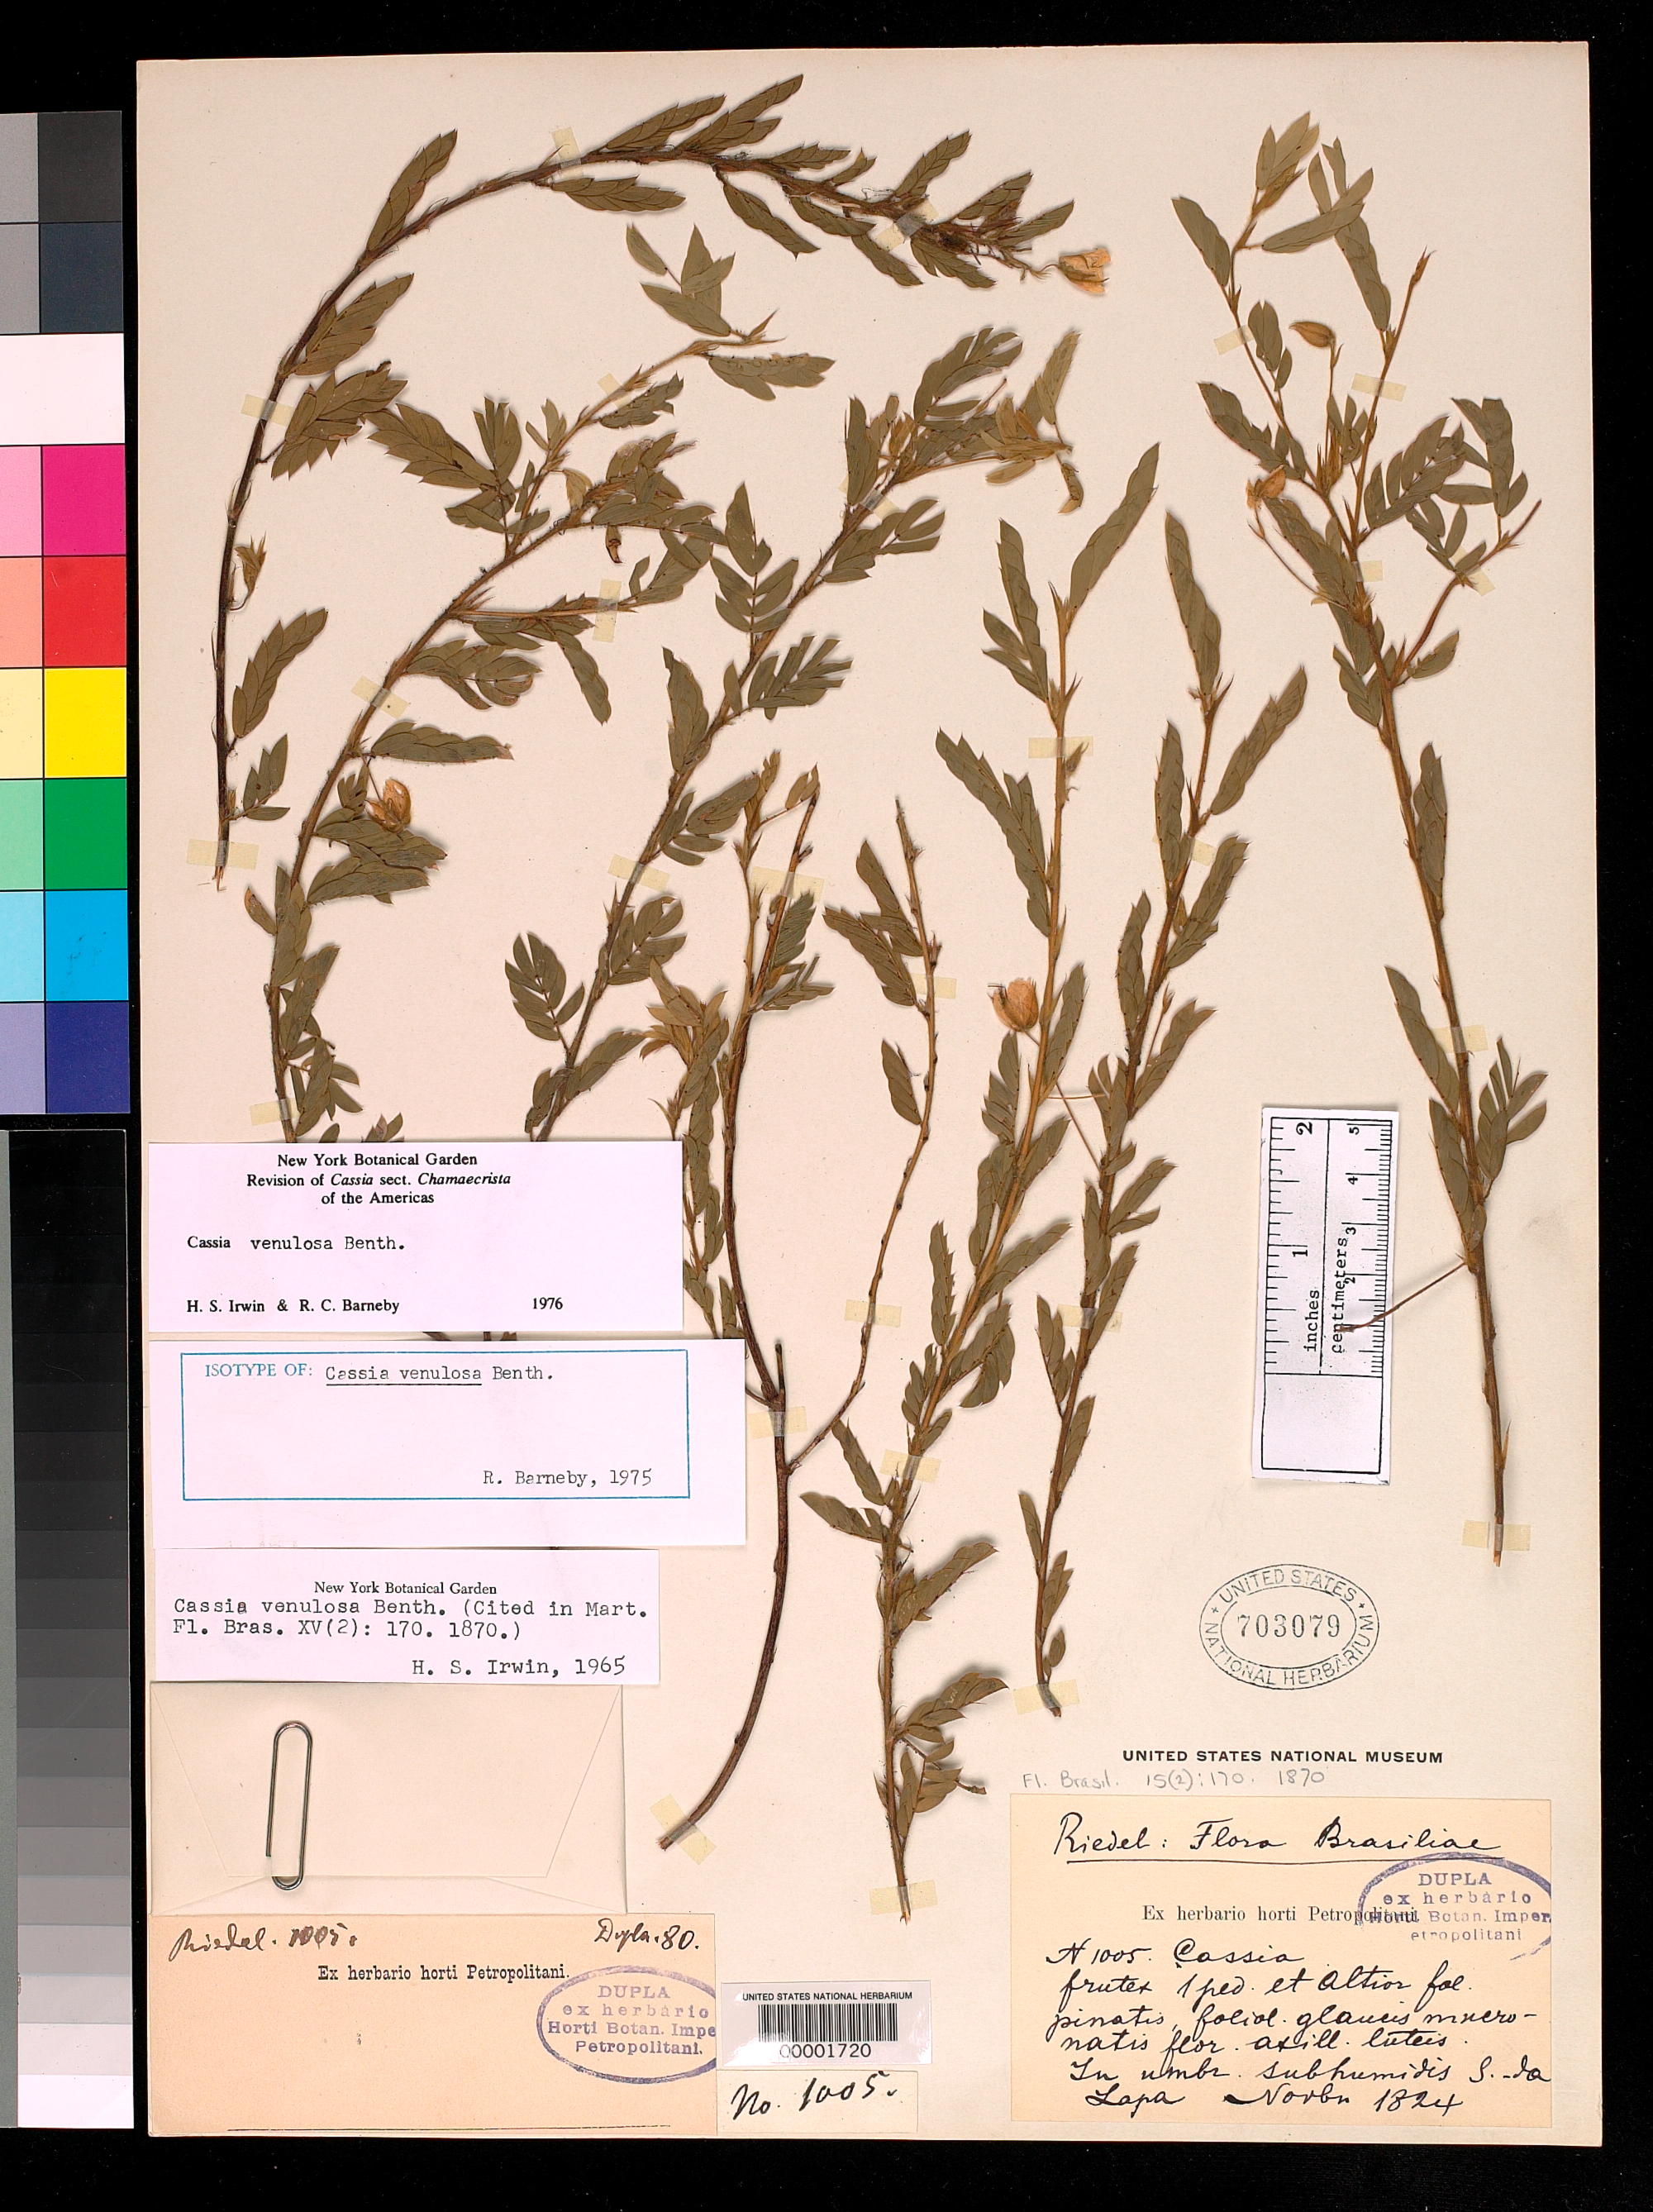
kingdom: Plantae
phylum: Tracheophyta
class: Magnoliopsida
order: Fabales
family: Fabaceae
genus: Cassia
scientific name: Cassia venulosa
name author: Benth. in Mart.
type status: Isotype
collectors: L. Riedel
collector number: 1005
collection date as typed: Nov 1824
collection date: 1824-11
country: Brazil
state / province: Minas Gerais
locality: Serra da Lapa.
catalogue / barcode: US 703079